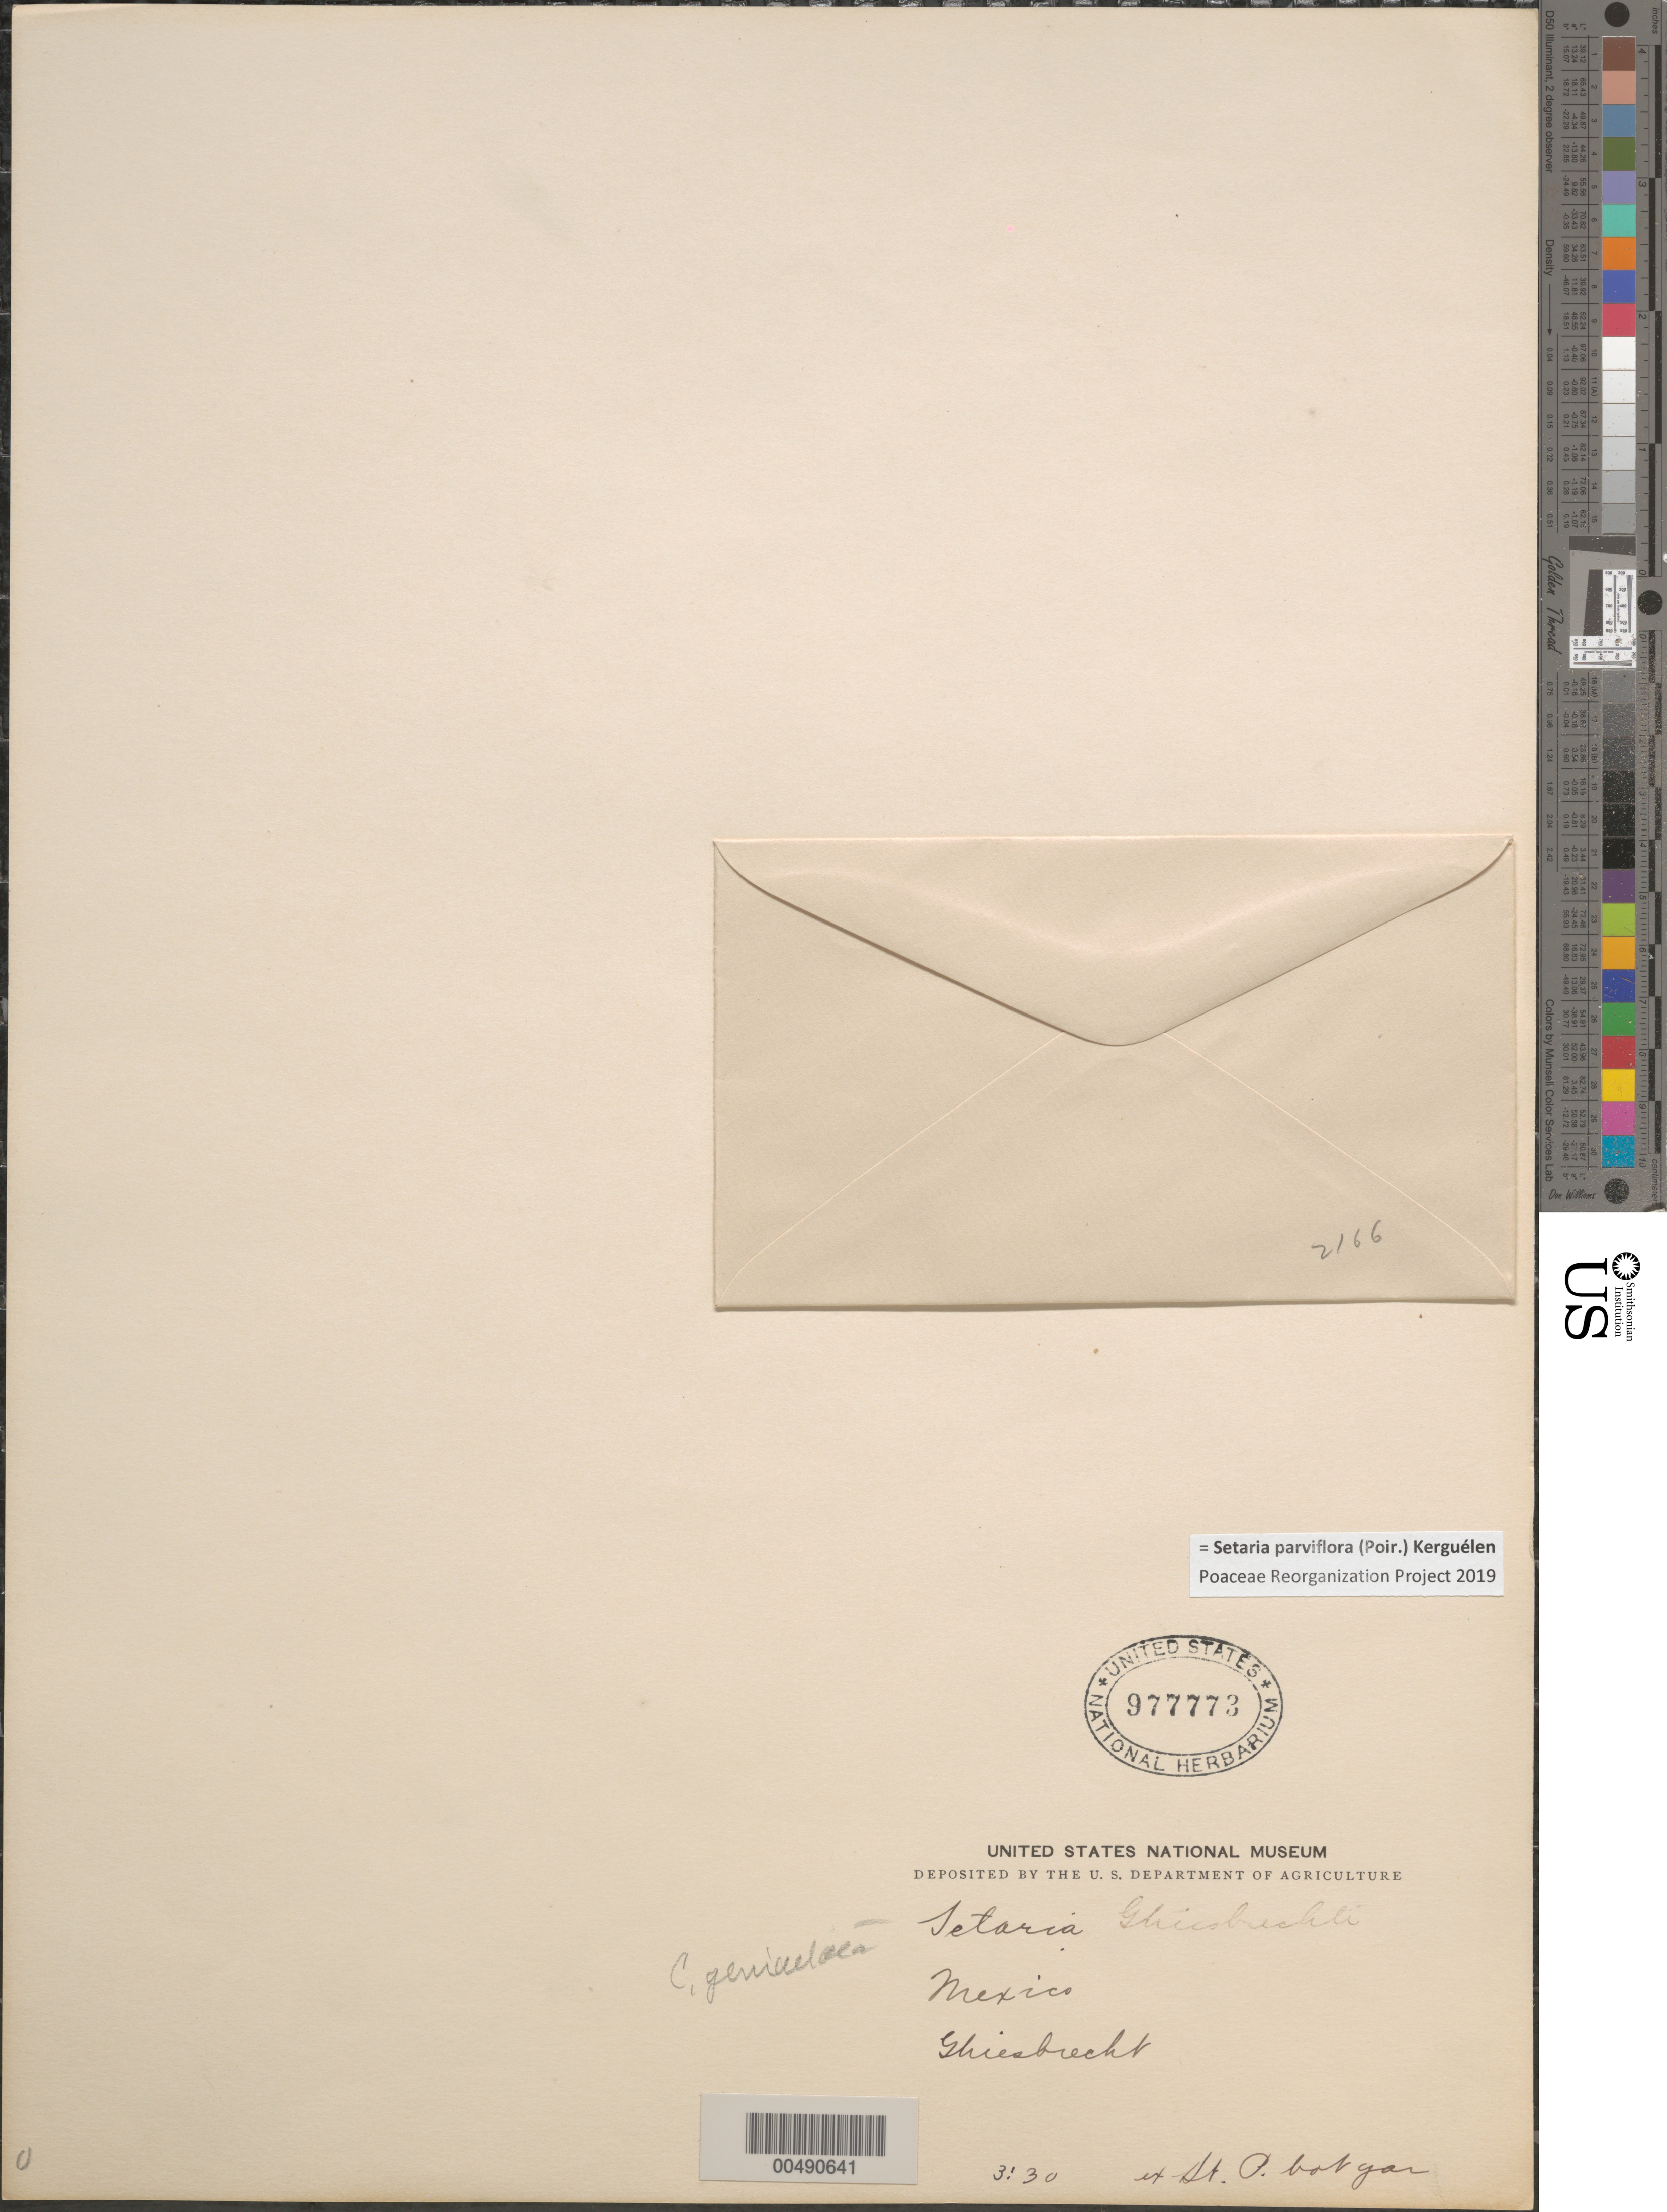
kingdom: Plantae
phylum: Tracheophyta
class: Liliopsida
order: Poales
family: Poaceae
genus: Setaria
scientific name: Setaria parviflora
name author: (Poir.) Kerguélen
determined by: Poaceae Reorganization Project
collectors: A. Ghiesbreght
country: Mexico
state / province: Durango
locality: San Ramon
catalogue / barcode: US 977773